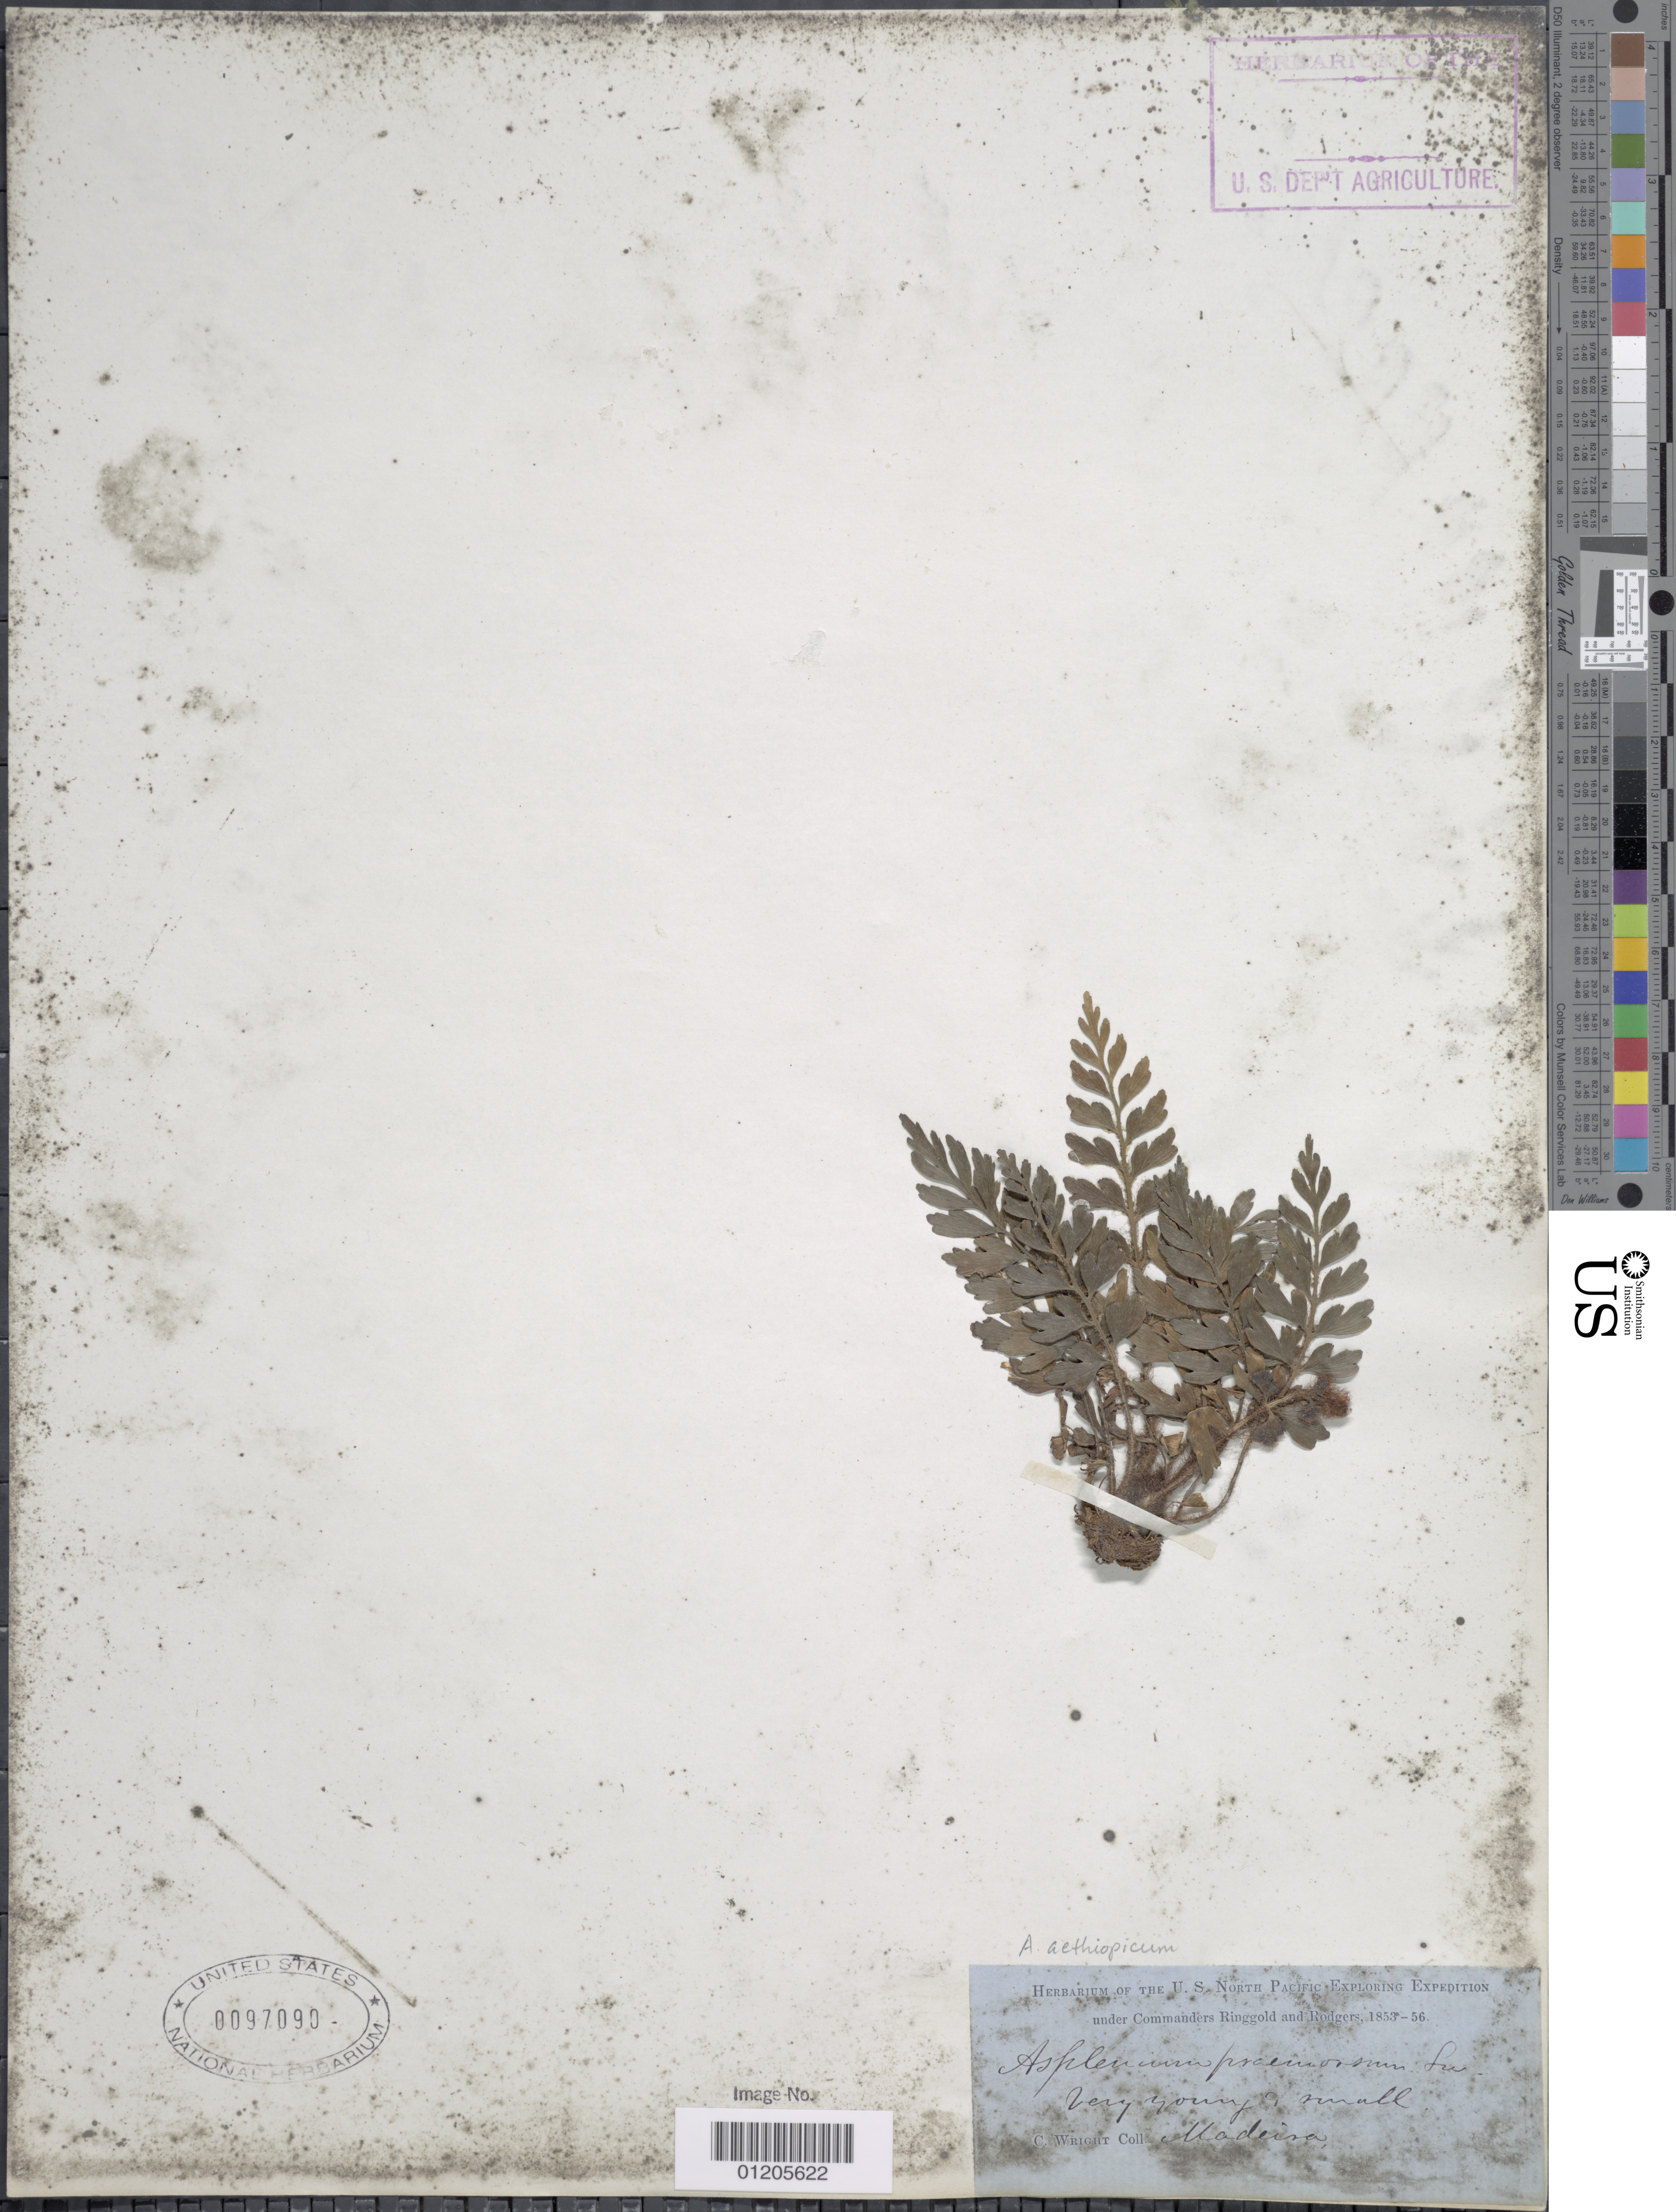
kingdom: Plantae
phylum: Tracheophyta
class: Polypodiopsida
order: Polypodiales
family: Aspleniaceae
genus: Asplenium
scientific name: Asplenium aethiopicum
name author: (Burm. f.) Bech.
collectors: C. Wright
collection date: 1853/1856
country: Portugal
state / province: Madeira (Aut. Reg.)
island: Madeira Is.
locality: Madeira.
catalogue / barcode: US 97090